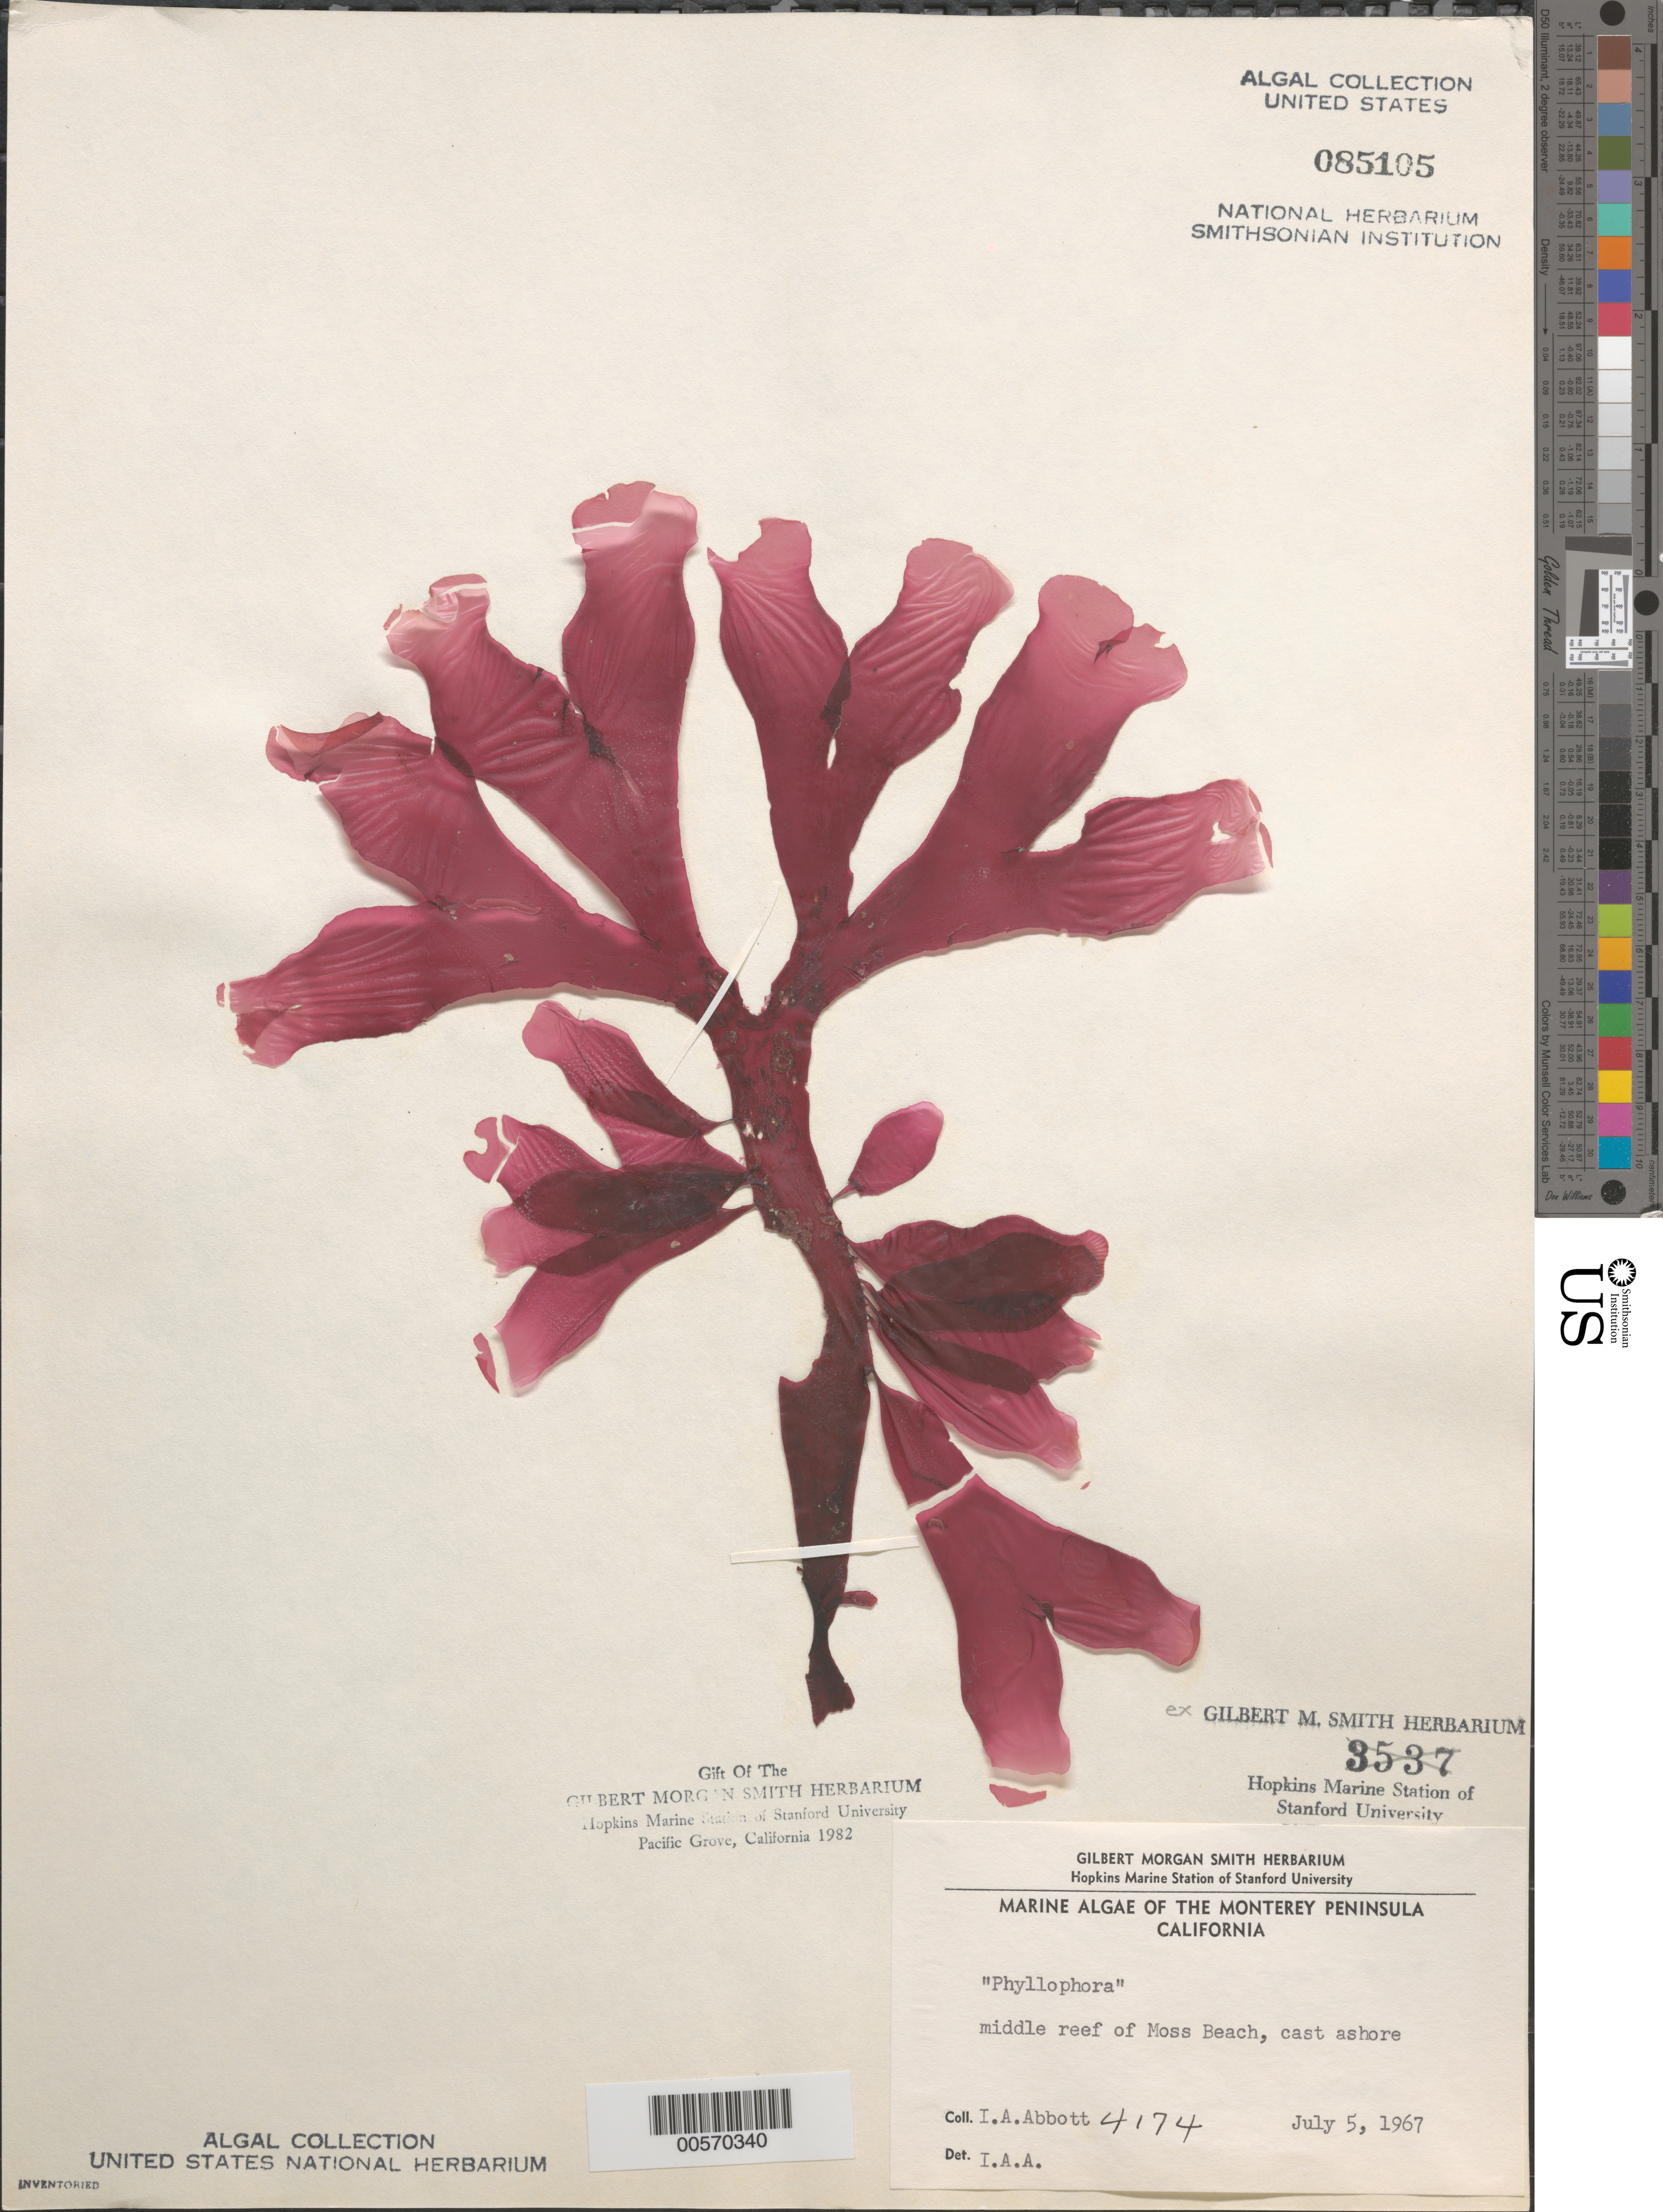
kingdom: Plantae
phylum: Rhodophyta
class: Florideophyceae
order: Gigartinales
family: Phyllophoraceae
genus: Phyllophora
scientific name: Phyllophora sp.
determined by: Abbott, Isabella A.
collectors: I. A. Abbott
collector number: IAA 4174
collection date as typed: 05 Jul 1967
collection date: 1967-07-05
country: United States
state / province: California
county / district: Monterey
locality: Middle Reef of Moss Beach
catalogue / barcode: US 85105